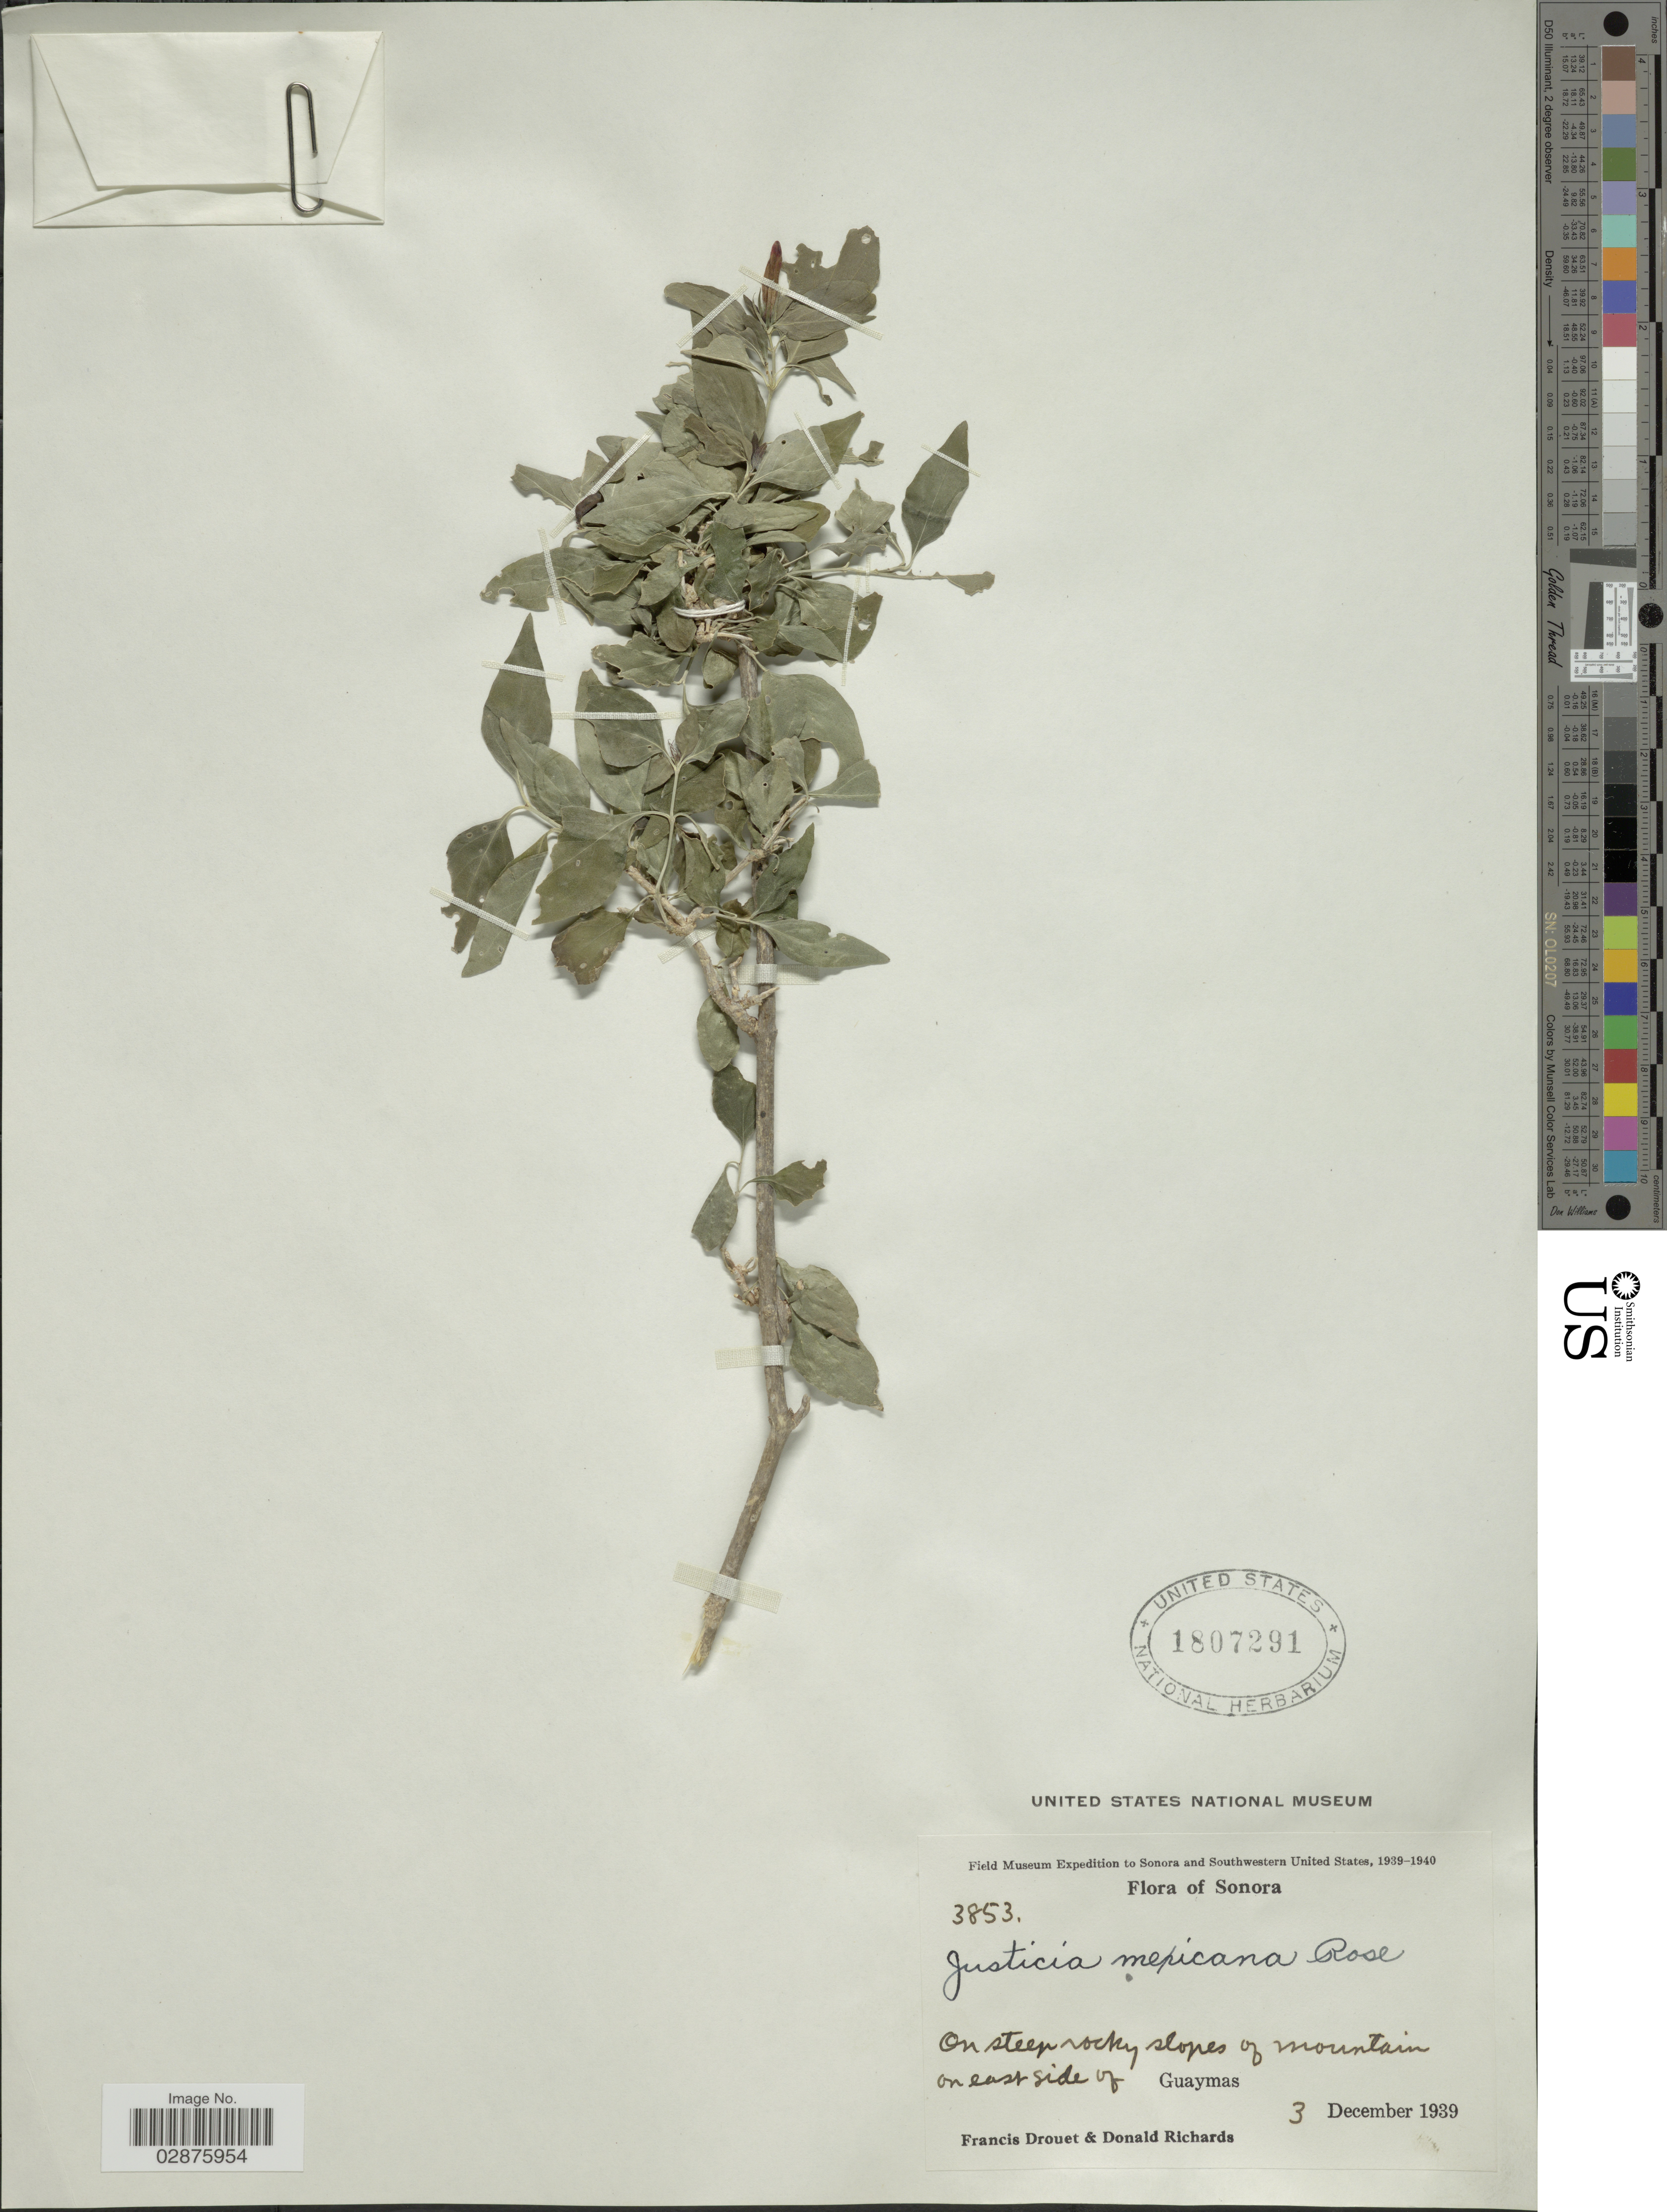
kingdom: Plantae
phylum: Tracheophyta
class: Magnoliopsida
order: Lamiales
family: Acanthaceae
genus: Justicia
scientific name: Justicia candicans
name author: (Nees) L.D. Benson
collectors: F. E. Drouet & D. Richards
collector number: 3853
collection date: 1939-12-03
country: Mexico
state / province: Sonora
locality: On steep rocky slopes of mountain on east side of Guaymas.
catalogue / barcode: US 1807291